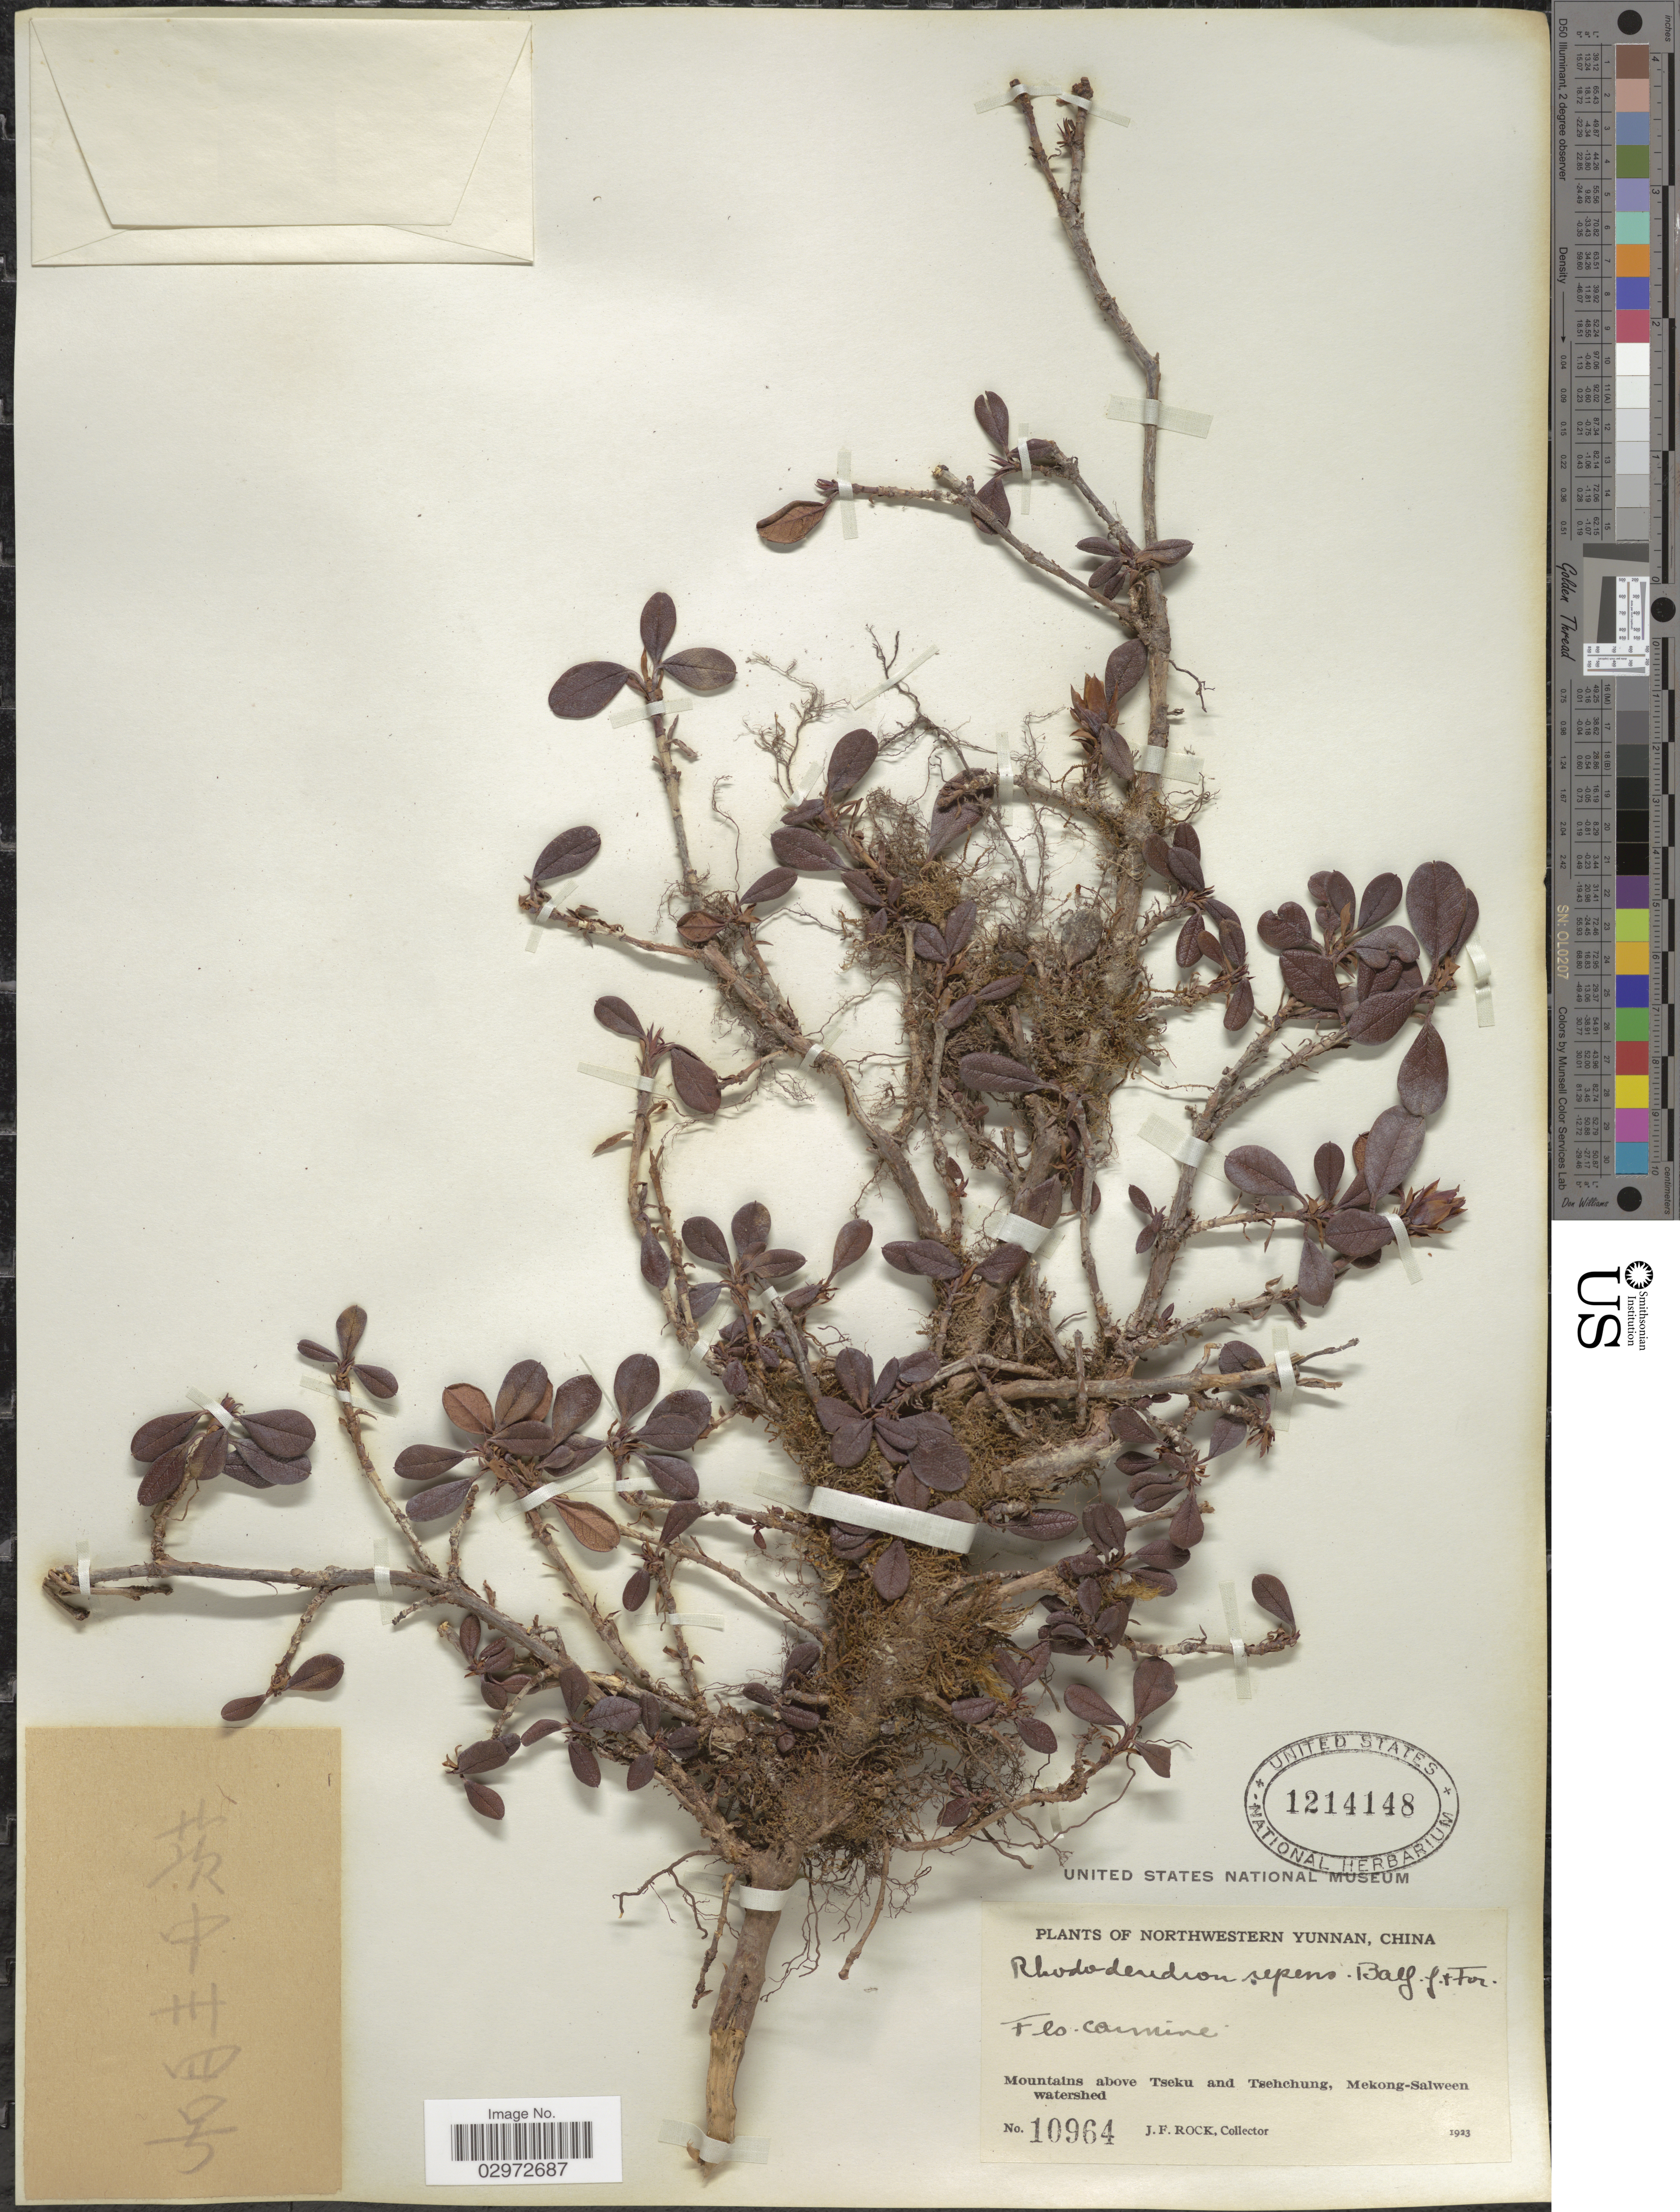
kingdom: Plantae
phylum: Tracheophyta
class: Magnoliopsida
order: Ericales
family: Ericaceae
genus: Rhododendron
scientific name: Rhododendron repens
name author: Balf. f. & Forrest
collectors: J. Rock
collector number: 10964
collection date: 1923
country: China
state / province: Yunnan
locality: Northwestern Yunnan. Mountains above Tseku and Tsehchung, Mekong-Salween watershed.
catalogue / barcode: US 1214148